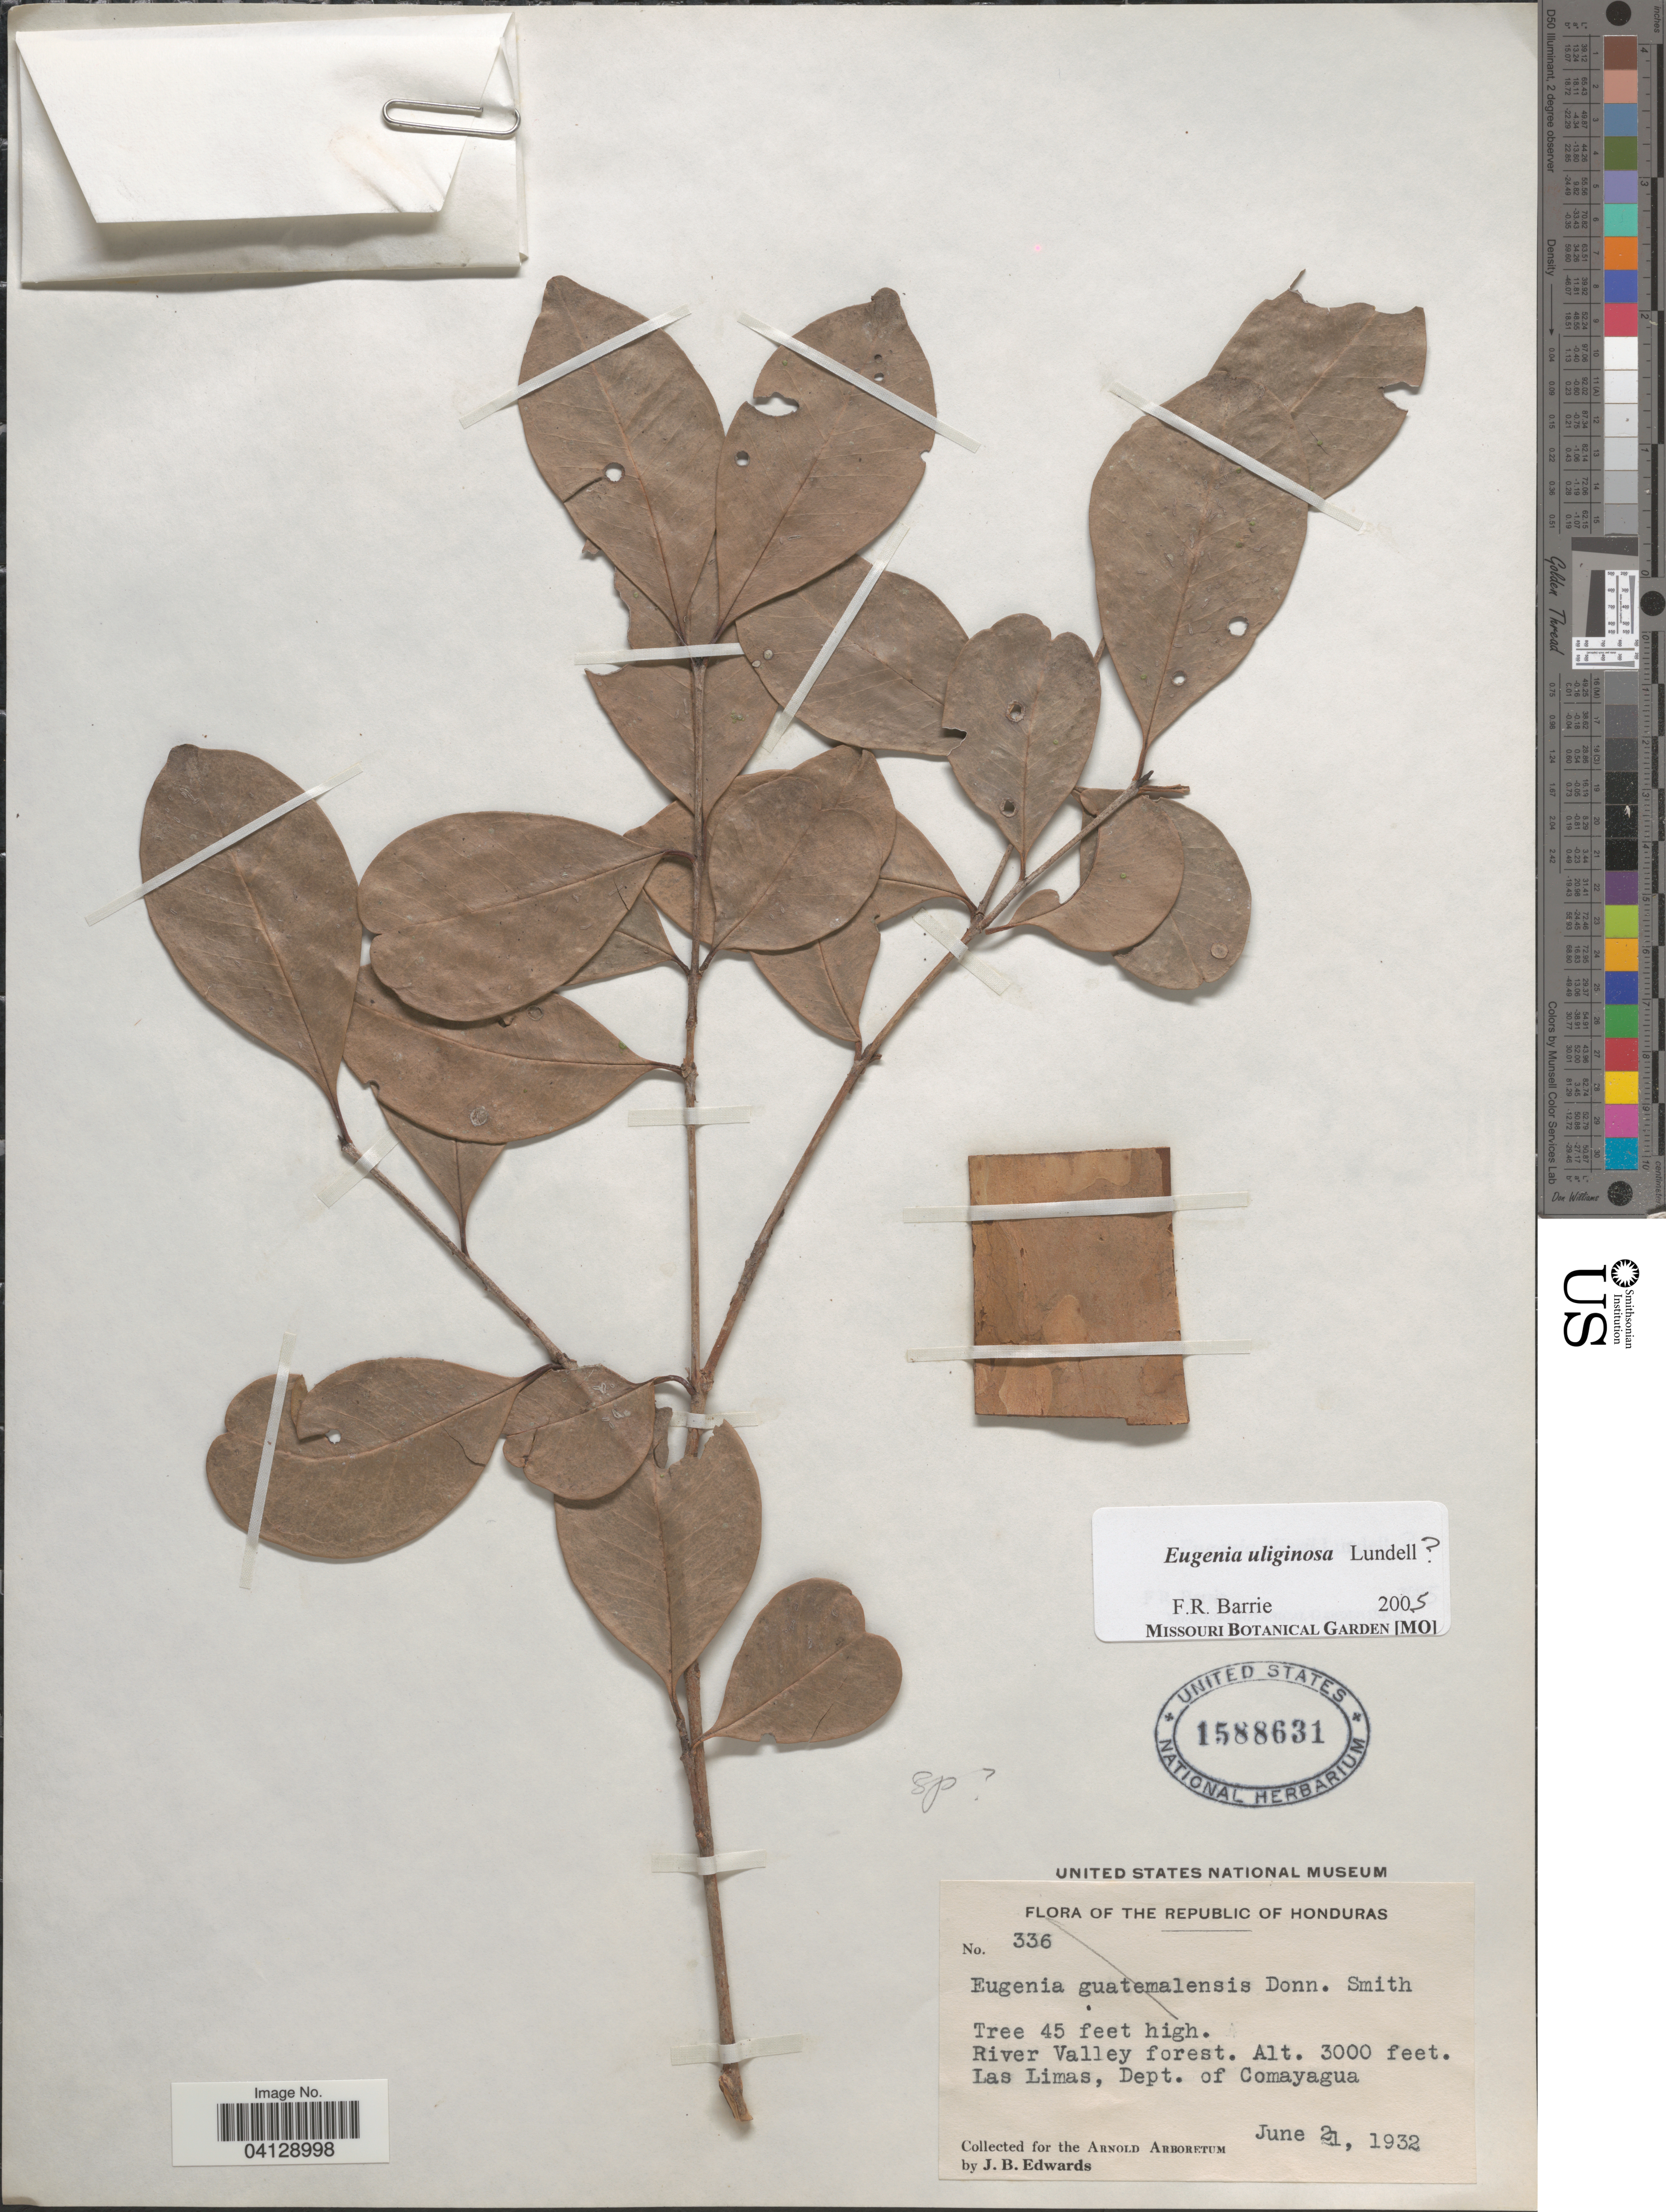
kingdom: Plantae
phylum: Tracheophyta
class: Magnoliopsida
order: Myrtales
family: Myrtaceae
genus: Eugenia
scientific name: Eugenia uliginosa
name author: Lundell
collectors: J. B. Edwards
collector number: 336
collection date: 1932-06-21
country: Honduras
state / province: Comayagua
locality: River Valley forest. Las Limas, Dept. of Comayagua.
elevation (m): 914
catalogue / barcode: US 1588631